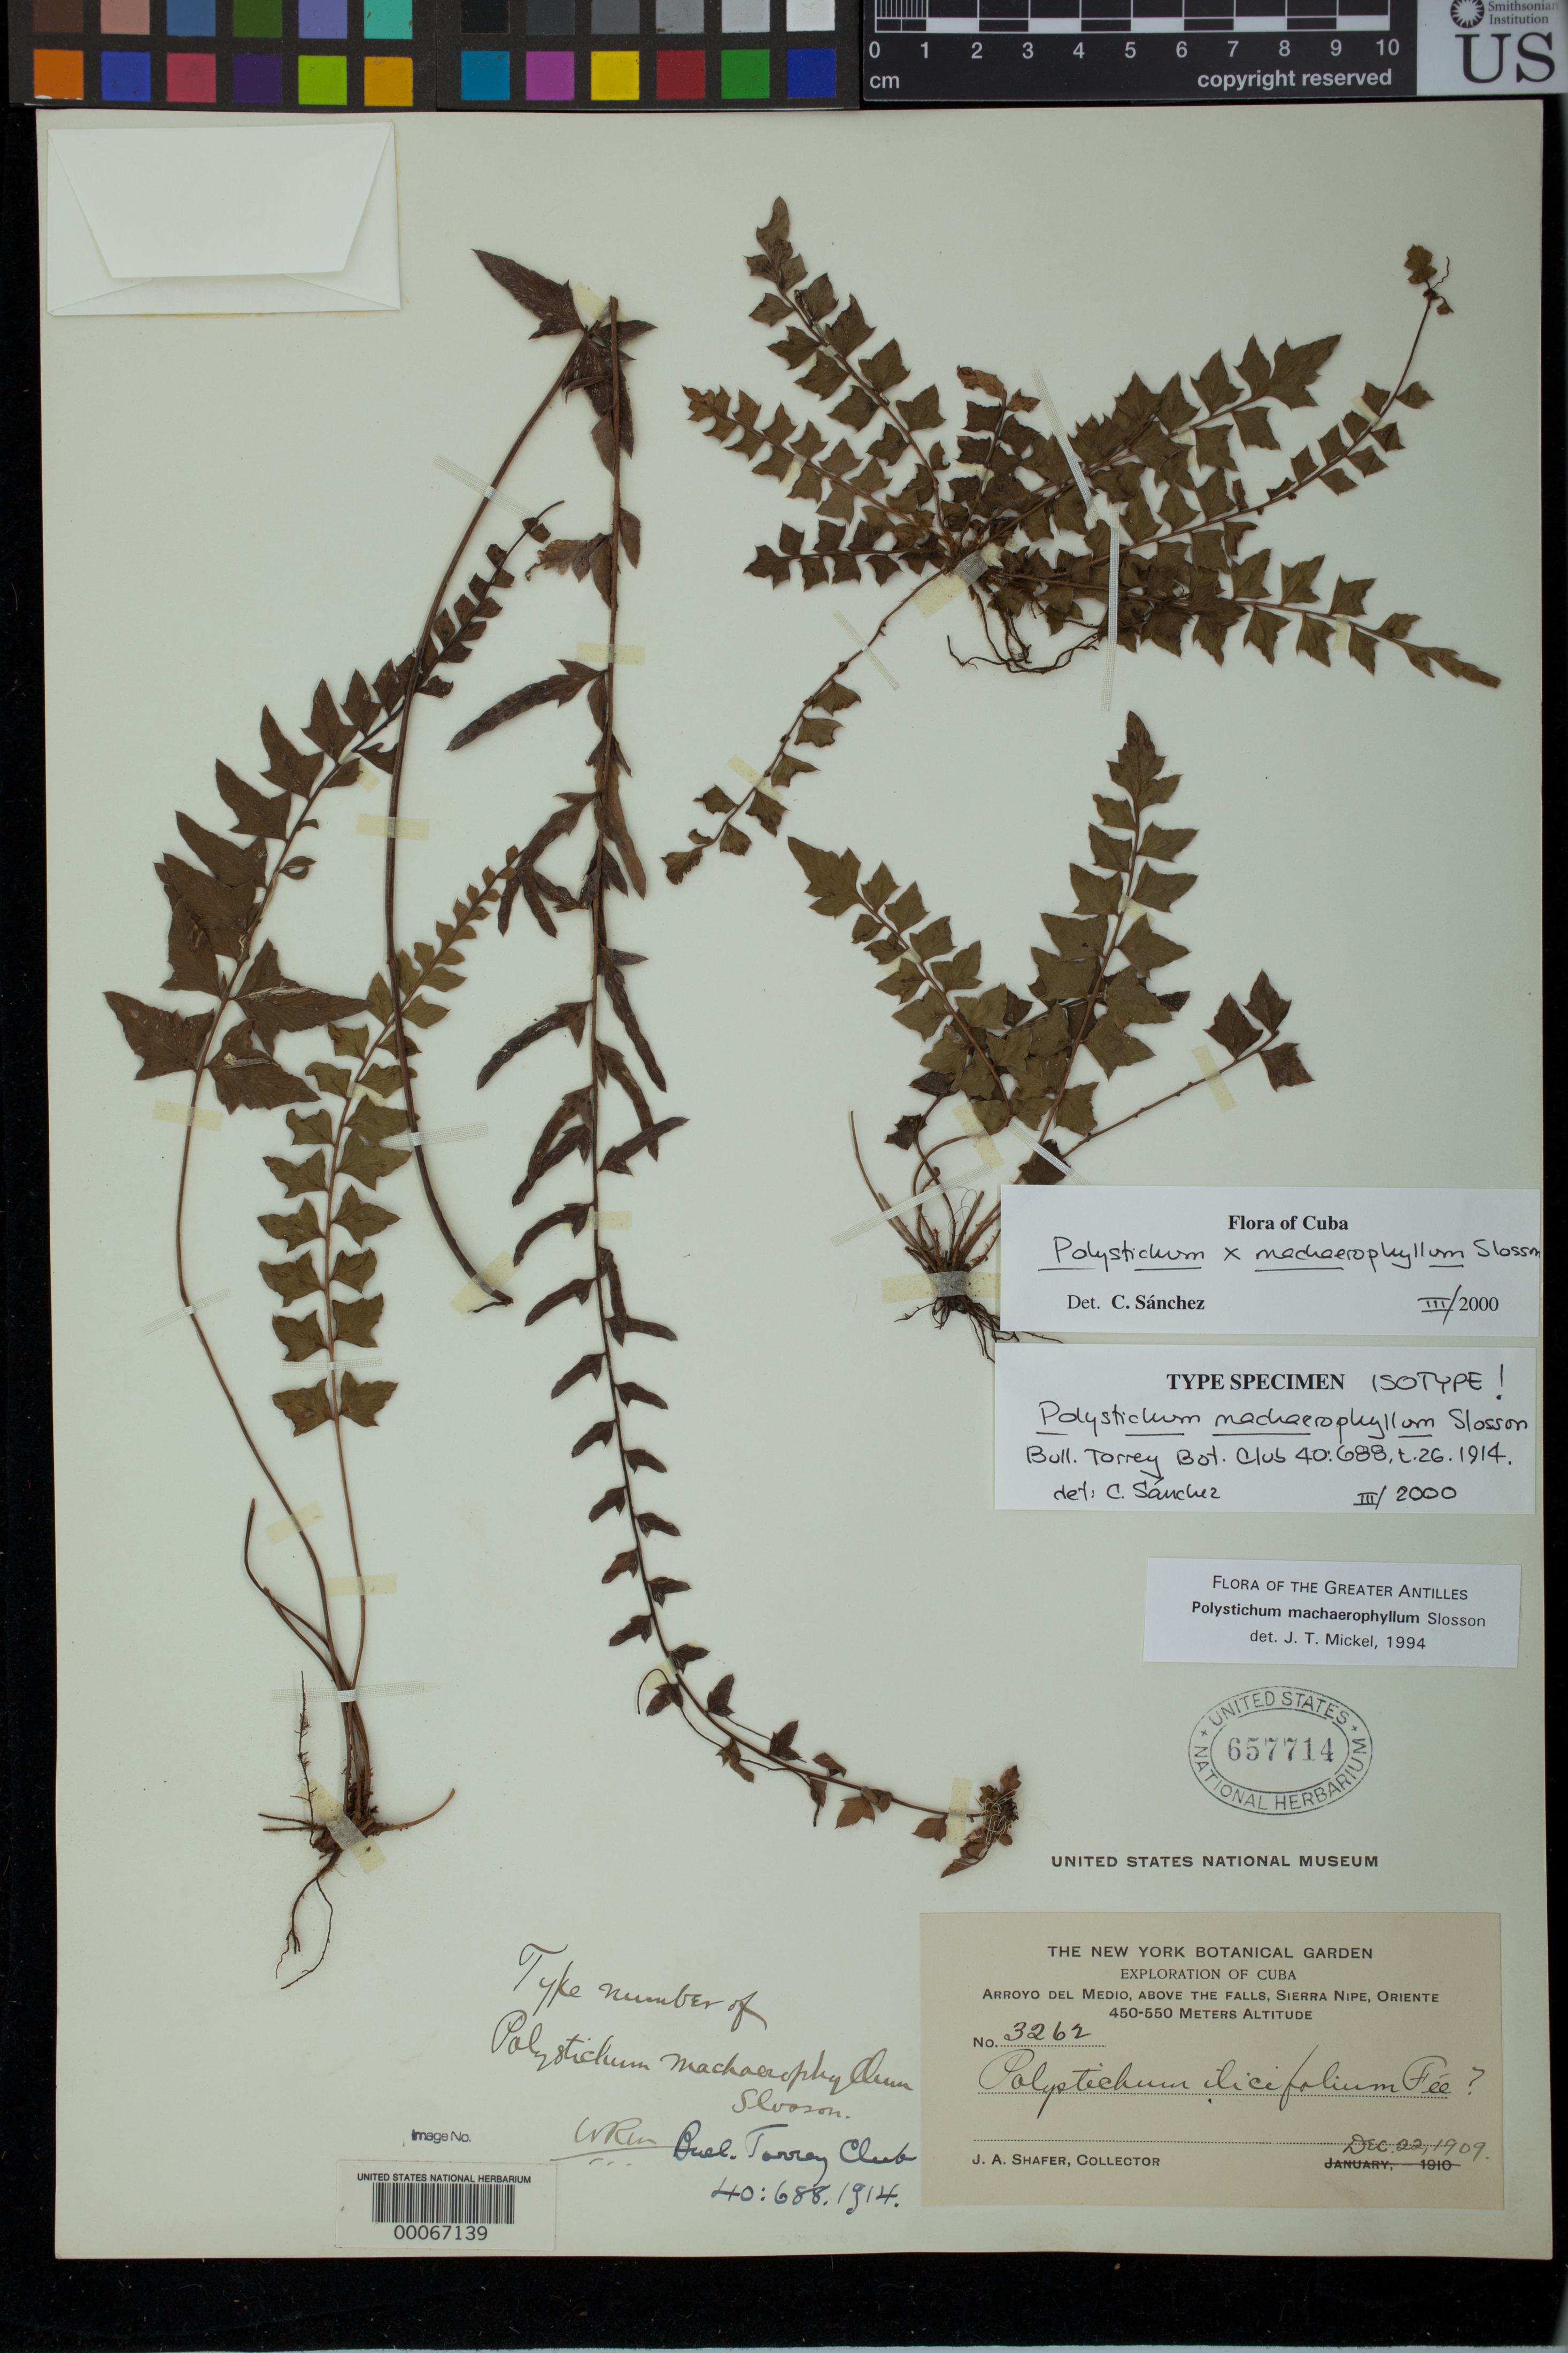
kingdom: Plantae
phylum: Tracheophyta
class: Polypodiopsida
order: Polypodiales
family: Dryopteridaceae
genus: Polystichum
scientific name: Polystichum machaerophyllum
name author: Sloss.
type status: Isotype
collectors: J. A. Shafer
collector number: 3262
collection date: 1909-12-22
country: Cuba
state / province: Oriente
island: Greater Antilles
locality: Arroyo del Medio, above falls, Sierra Nipe, Oriente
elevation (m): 450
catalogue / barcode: US 657714